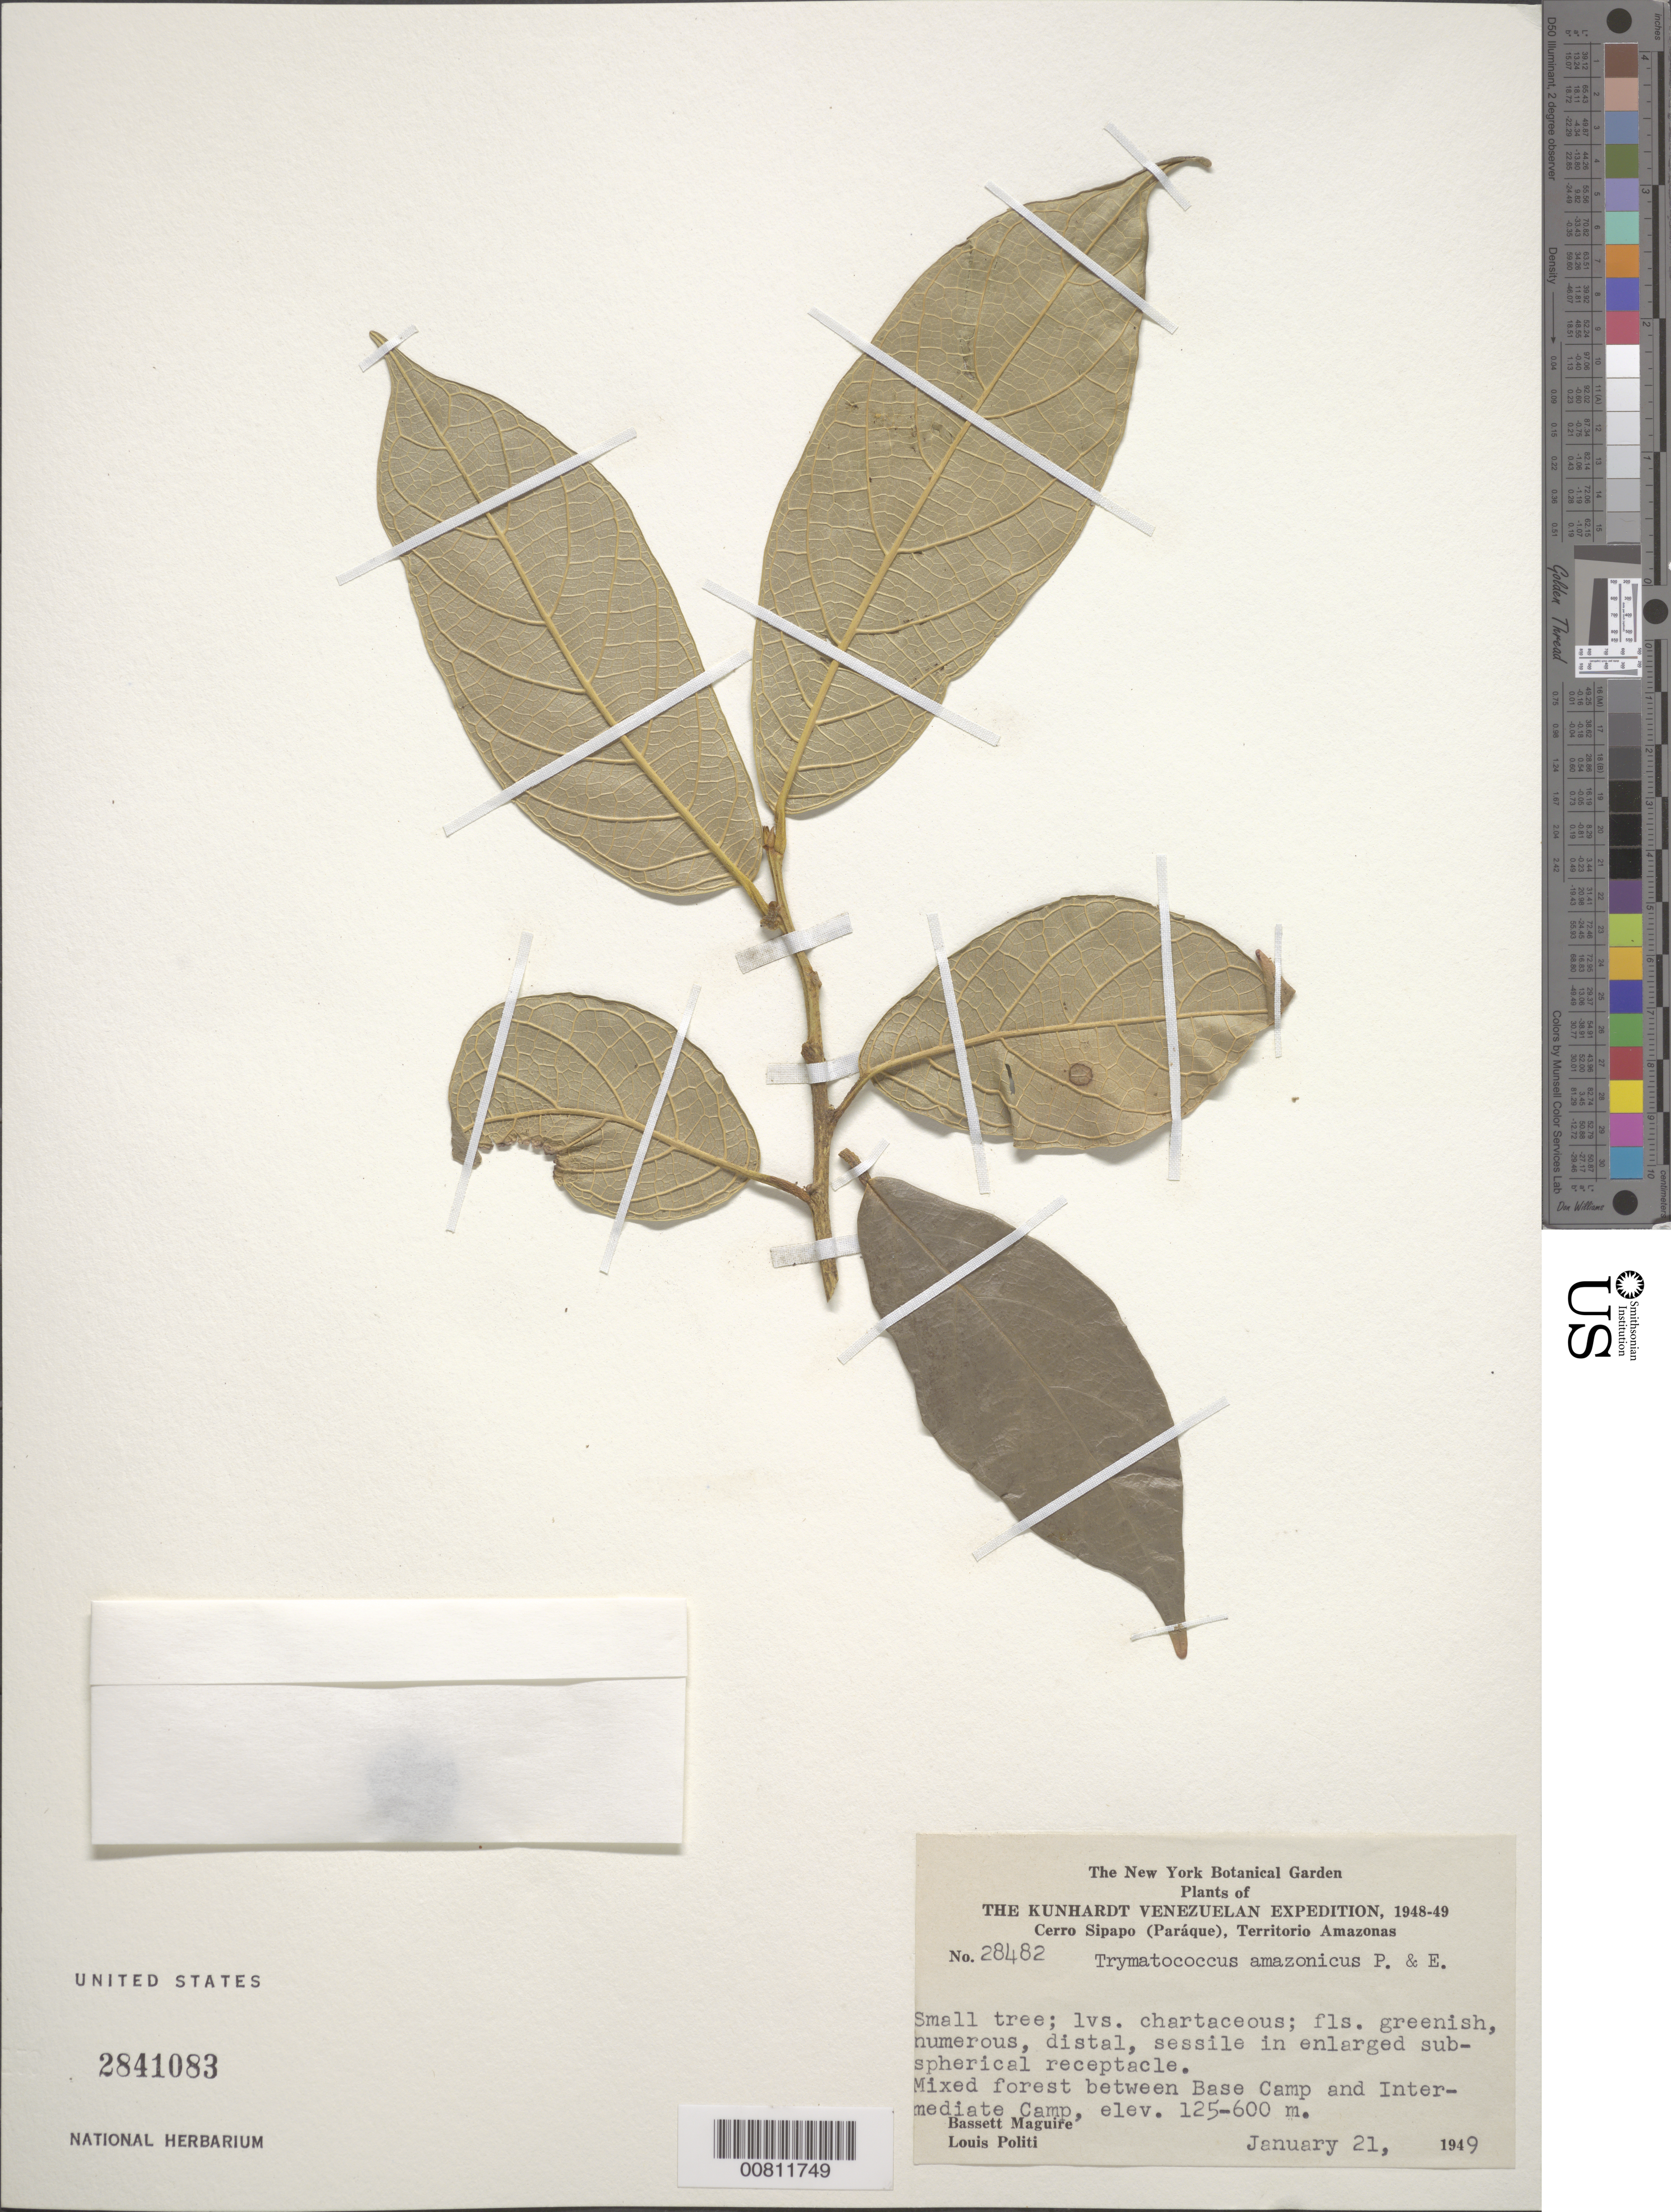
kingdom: Plantae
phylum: Tracheophyta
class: Magnoliopsida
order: Rosales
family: Moraceae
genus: Brosimum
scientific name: Brosimum amazonicum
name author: (Poepp. & Endl.) E. M. Gardner & Zerega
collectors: B. Maguire & L. Politi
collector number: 28482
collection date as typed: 21-Jan-49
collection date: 1949-01-21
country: Venezuela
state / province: Amazonas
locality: Cerro Sipapo (Paraqué), between Base Camp and Intermediate Camp.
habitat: Mixed forest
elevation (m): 125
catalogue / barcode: US 2841083